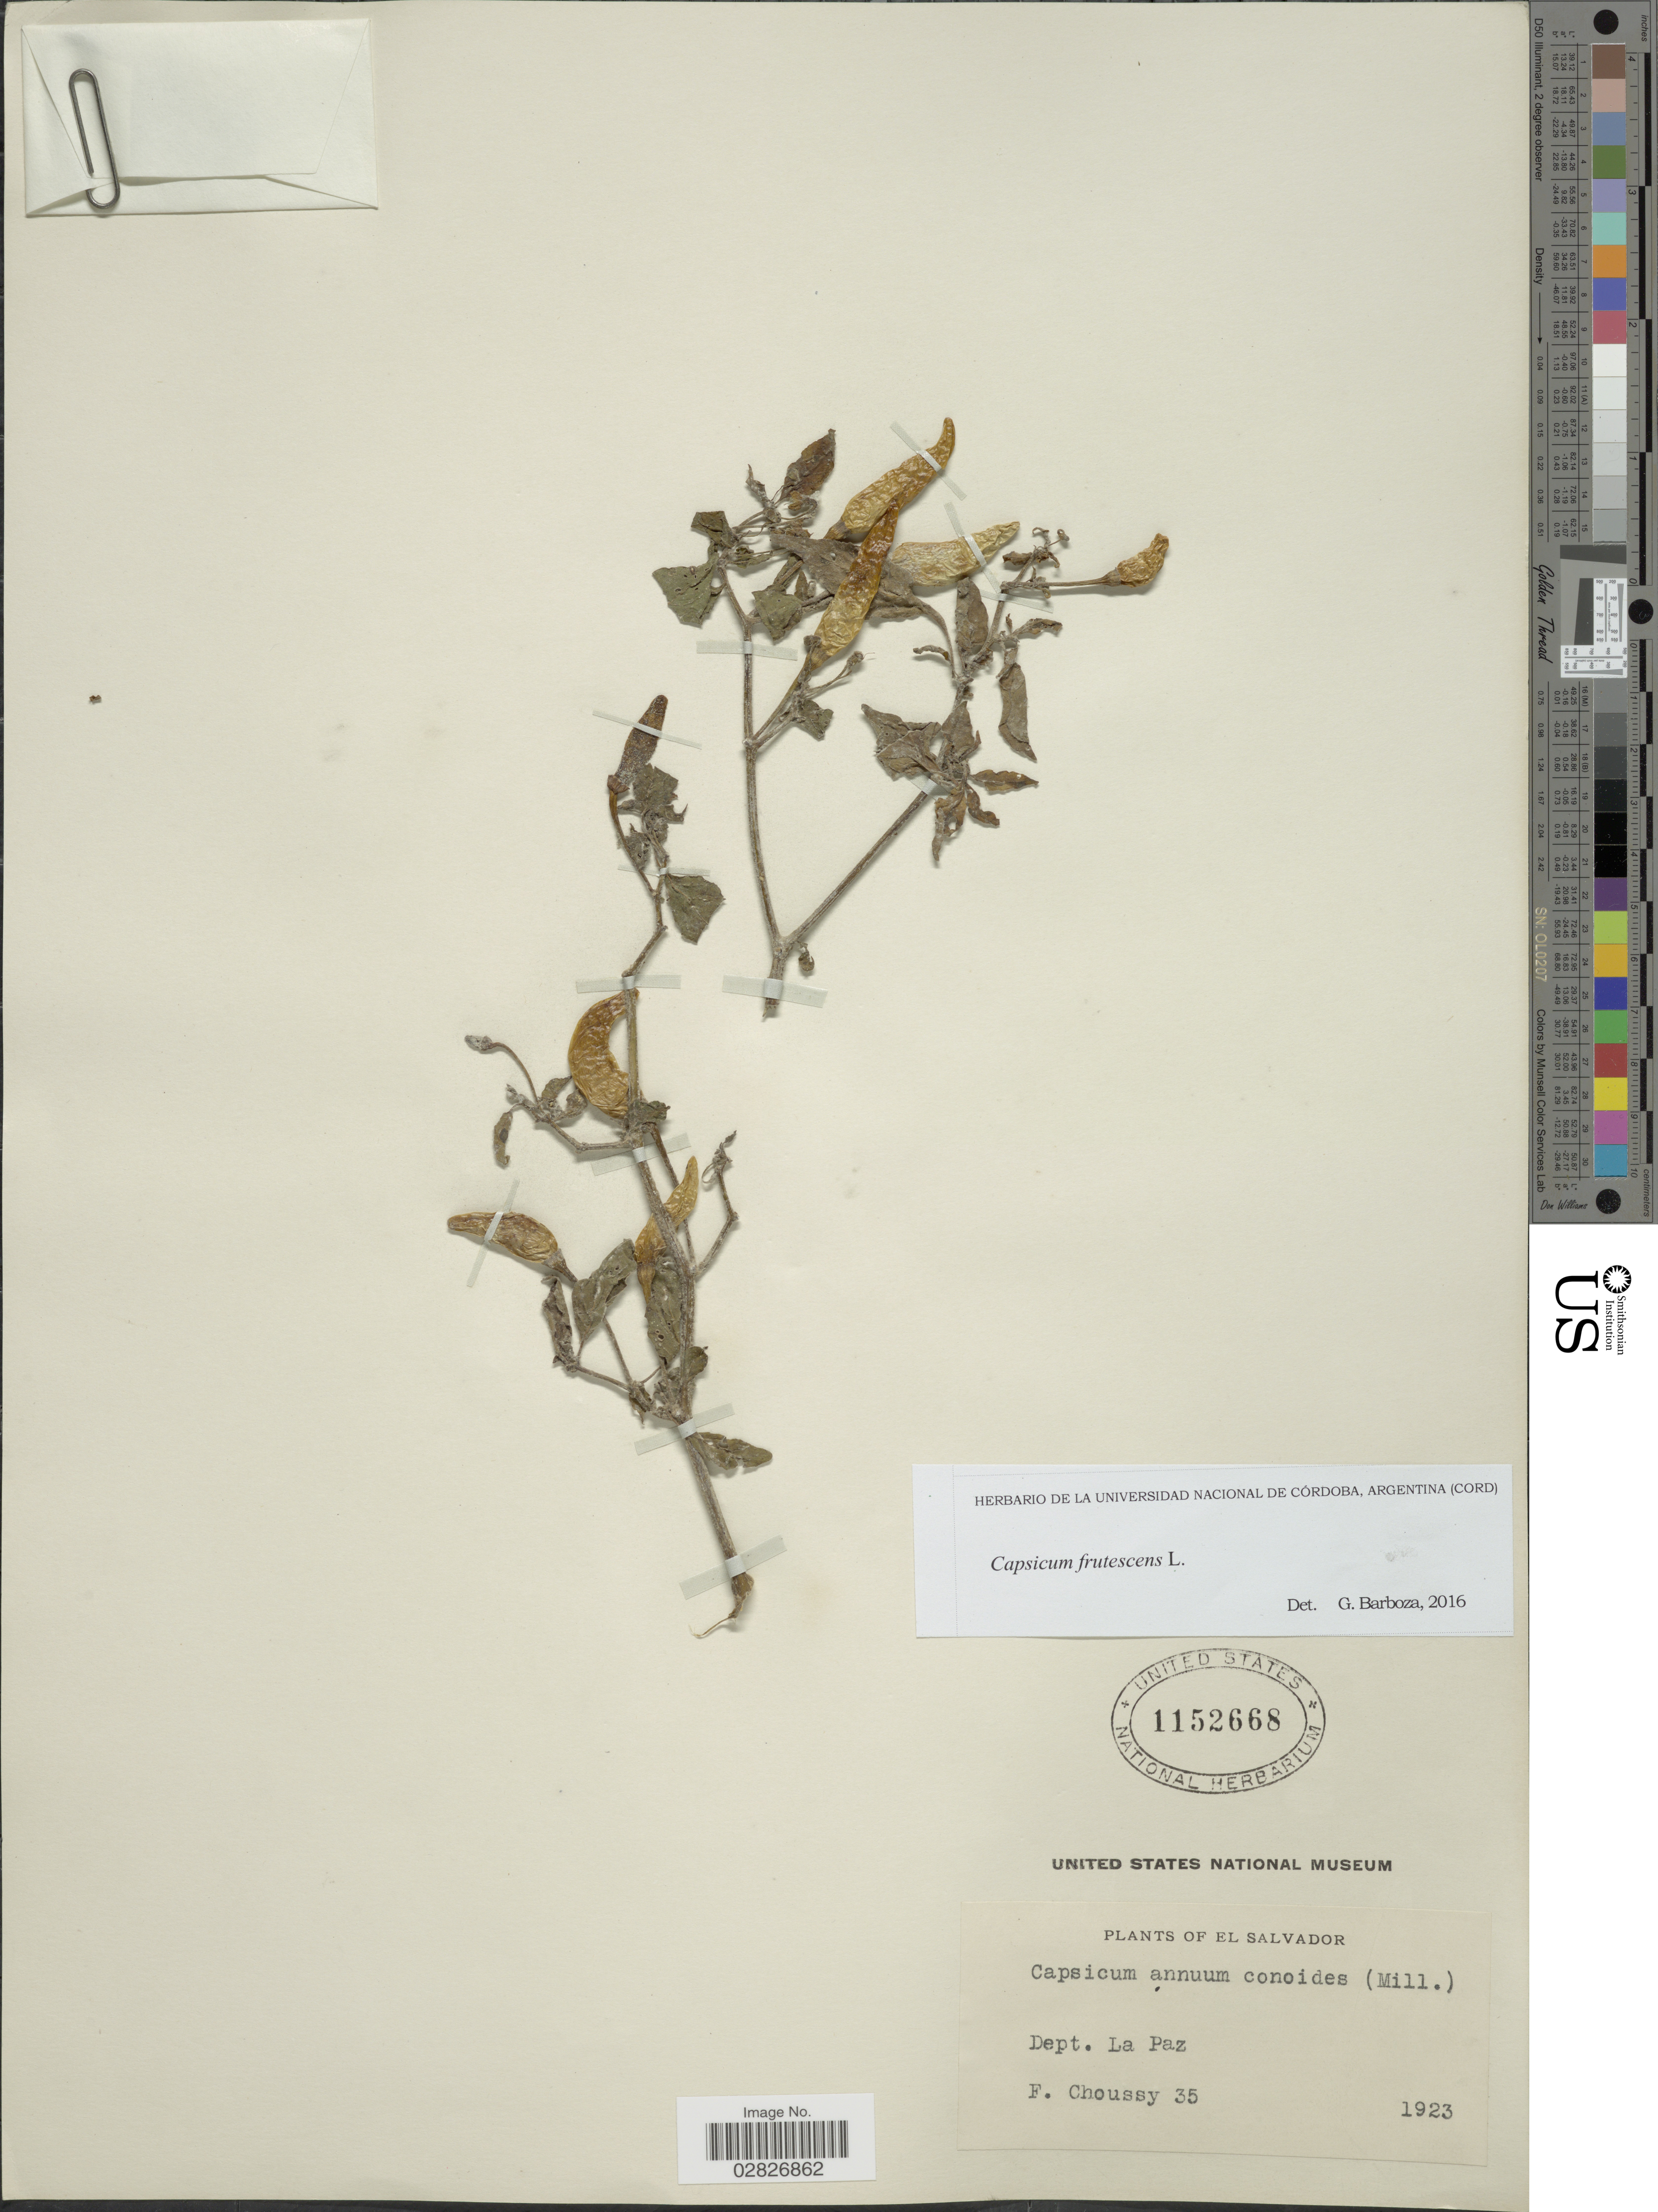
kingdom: Plantae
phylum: Tracheophyta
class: Magnoliopsida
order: Solanales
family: Solanaceae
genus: Capsicum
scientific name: Capsicum frutescens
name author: L.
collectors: F. Choussy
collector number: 35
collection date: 1923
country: El Salvador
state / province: La Paz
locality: Dept. La Paz.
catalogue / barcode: US 1152668